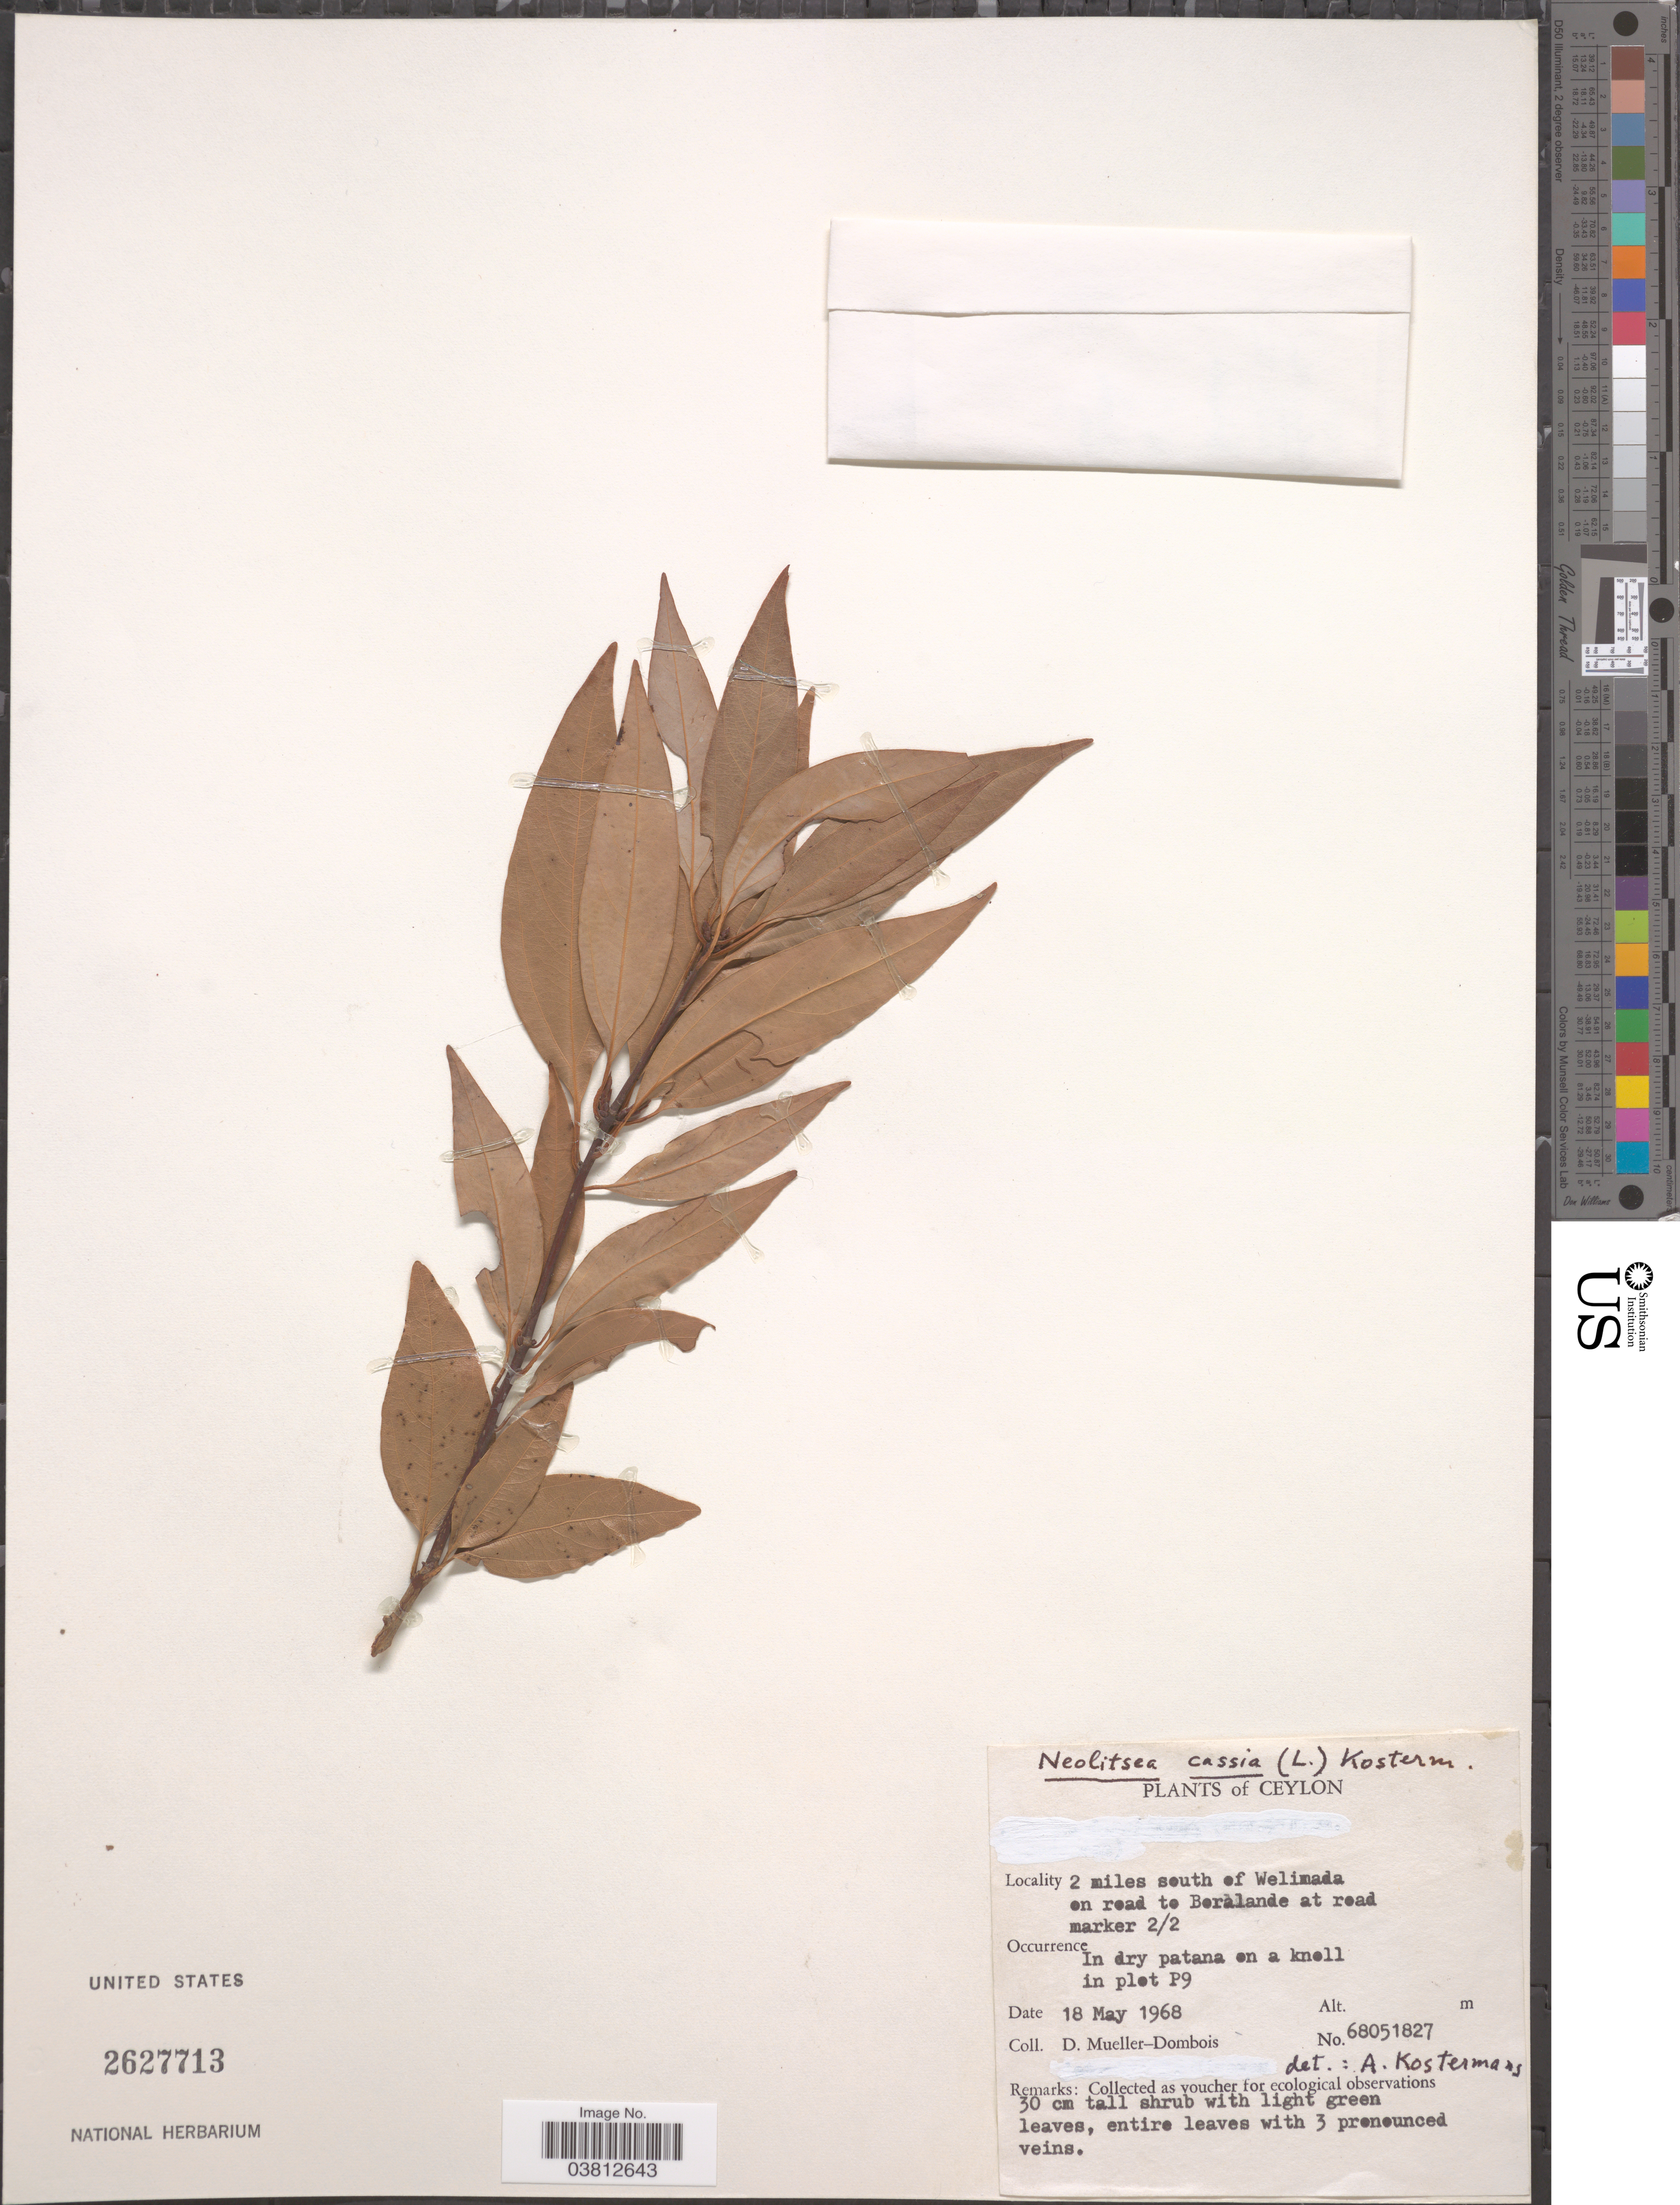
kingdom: Plantae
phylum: Tracheophyta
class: Magnoliopsida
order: Laurales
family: Lauraceae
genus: Neolitsea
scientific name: Neolitsea cassia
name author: (L.) Kosterm.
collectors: D. Mueller-Dombois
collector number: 68051827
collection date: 1968-05-18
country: Sri Lanka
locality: Ceylon. 2 miles south of Welimada on road to Boralande at road marker 2/2. In dry patana on a knoll in plot P9.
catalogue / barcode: US 2627713